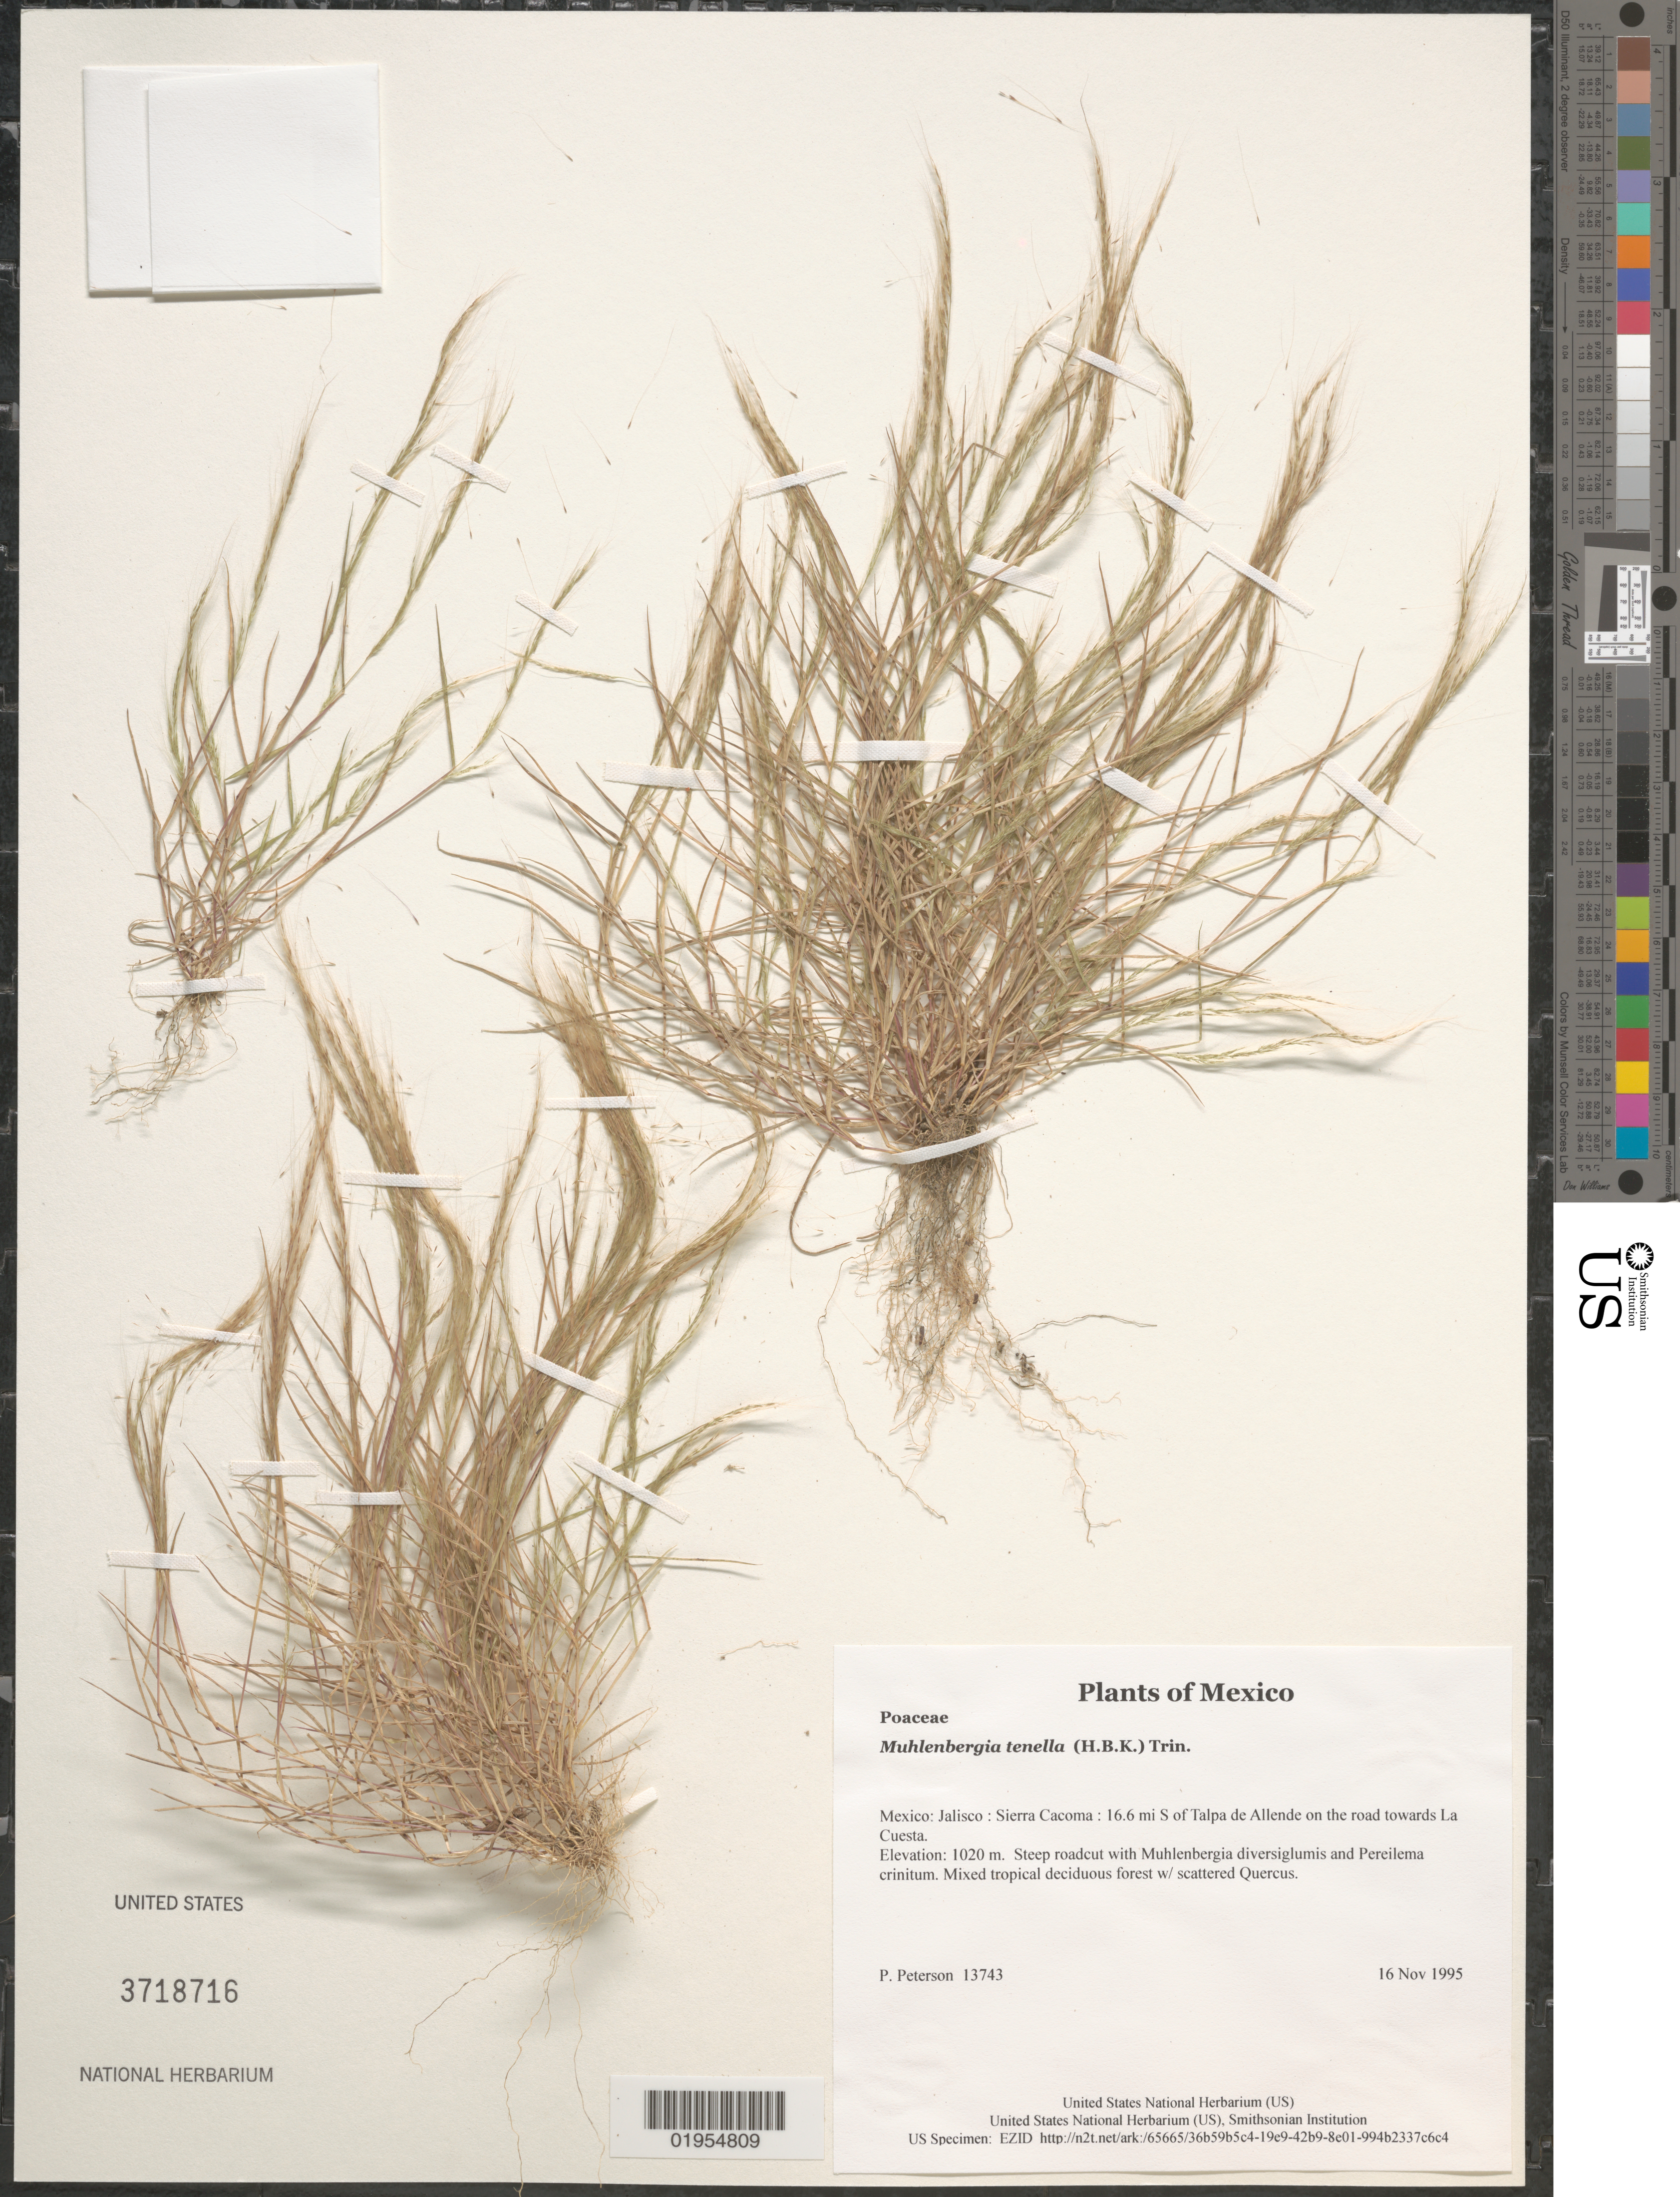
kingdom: Plantae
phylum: Tracheophyta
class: Liliopsida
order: Poales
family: Poaceae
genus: Muhlenbergia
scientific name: Muhlenbergia tenella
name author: (Kunth) Trin.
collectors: P. M. Peterson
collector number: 13743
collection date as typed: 16 Nov 1995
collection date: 1995-11-16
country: Mexico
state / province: Jalisco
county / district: Sierra Cacoma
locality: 16.6 mi S of Talpa de Allende on the road towards La Cuesta.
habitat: Steep roadcut with Muhlenbergia diversiglumis and Pereilema crinitum. Mixed tropical deciduous forest w/ scattered Quercus.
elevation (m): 1020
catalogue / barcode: US 3718716